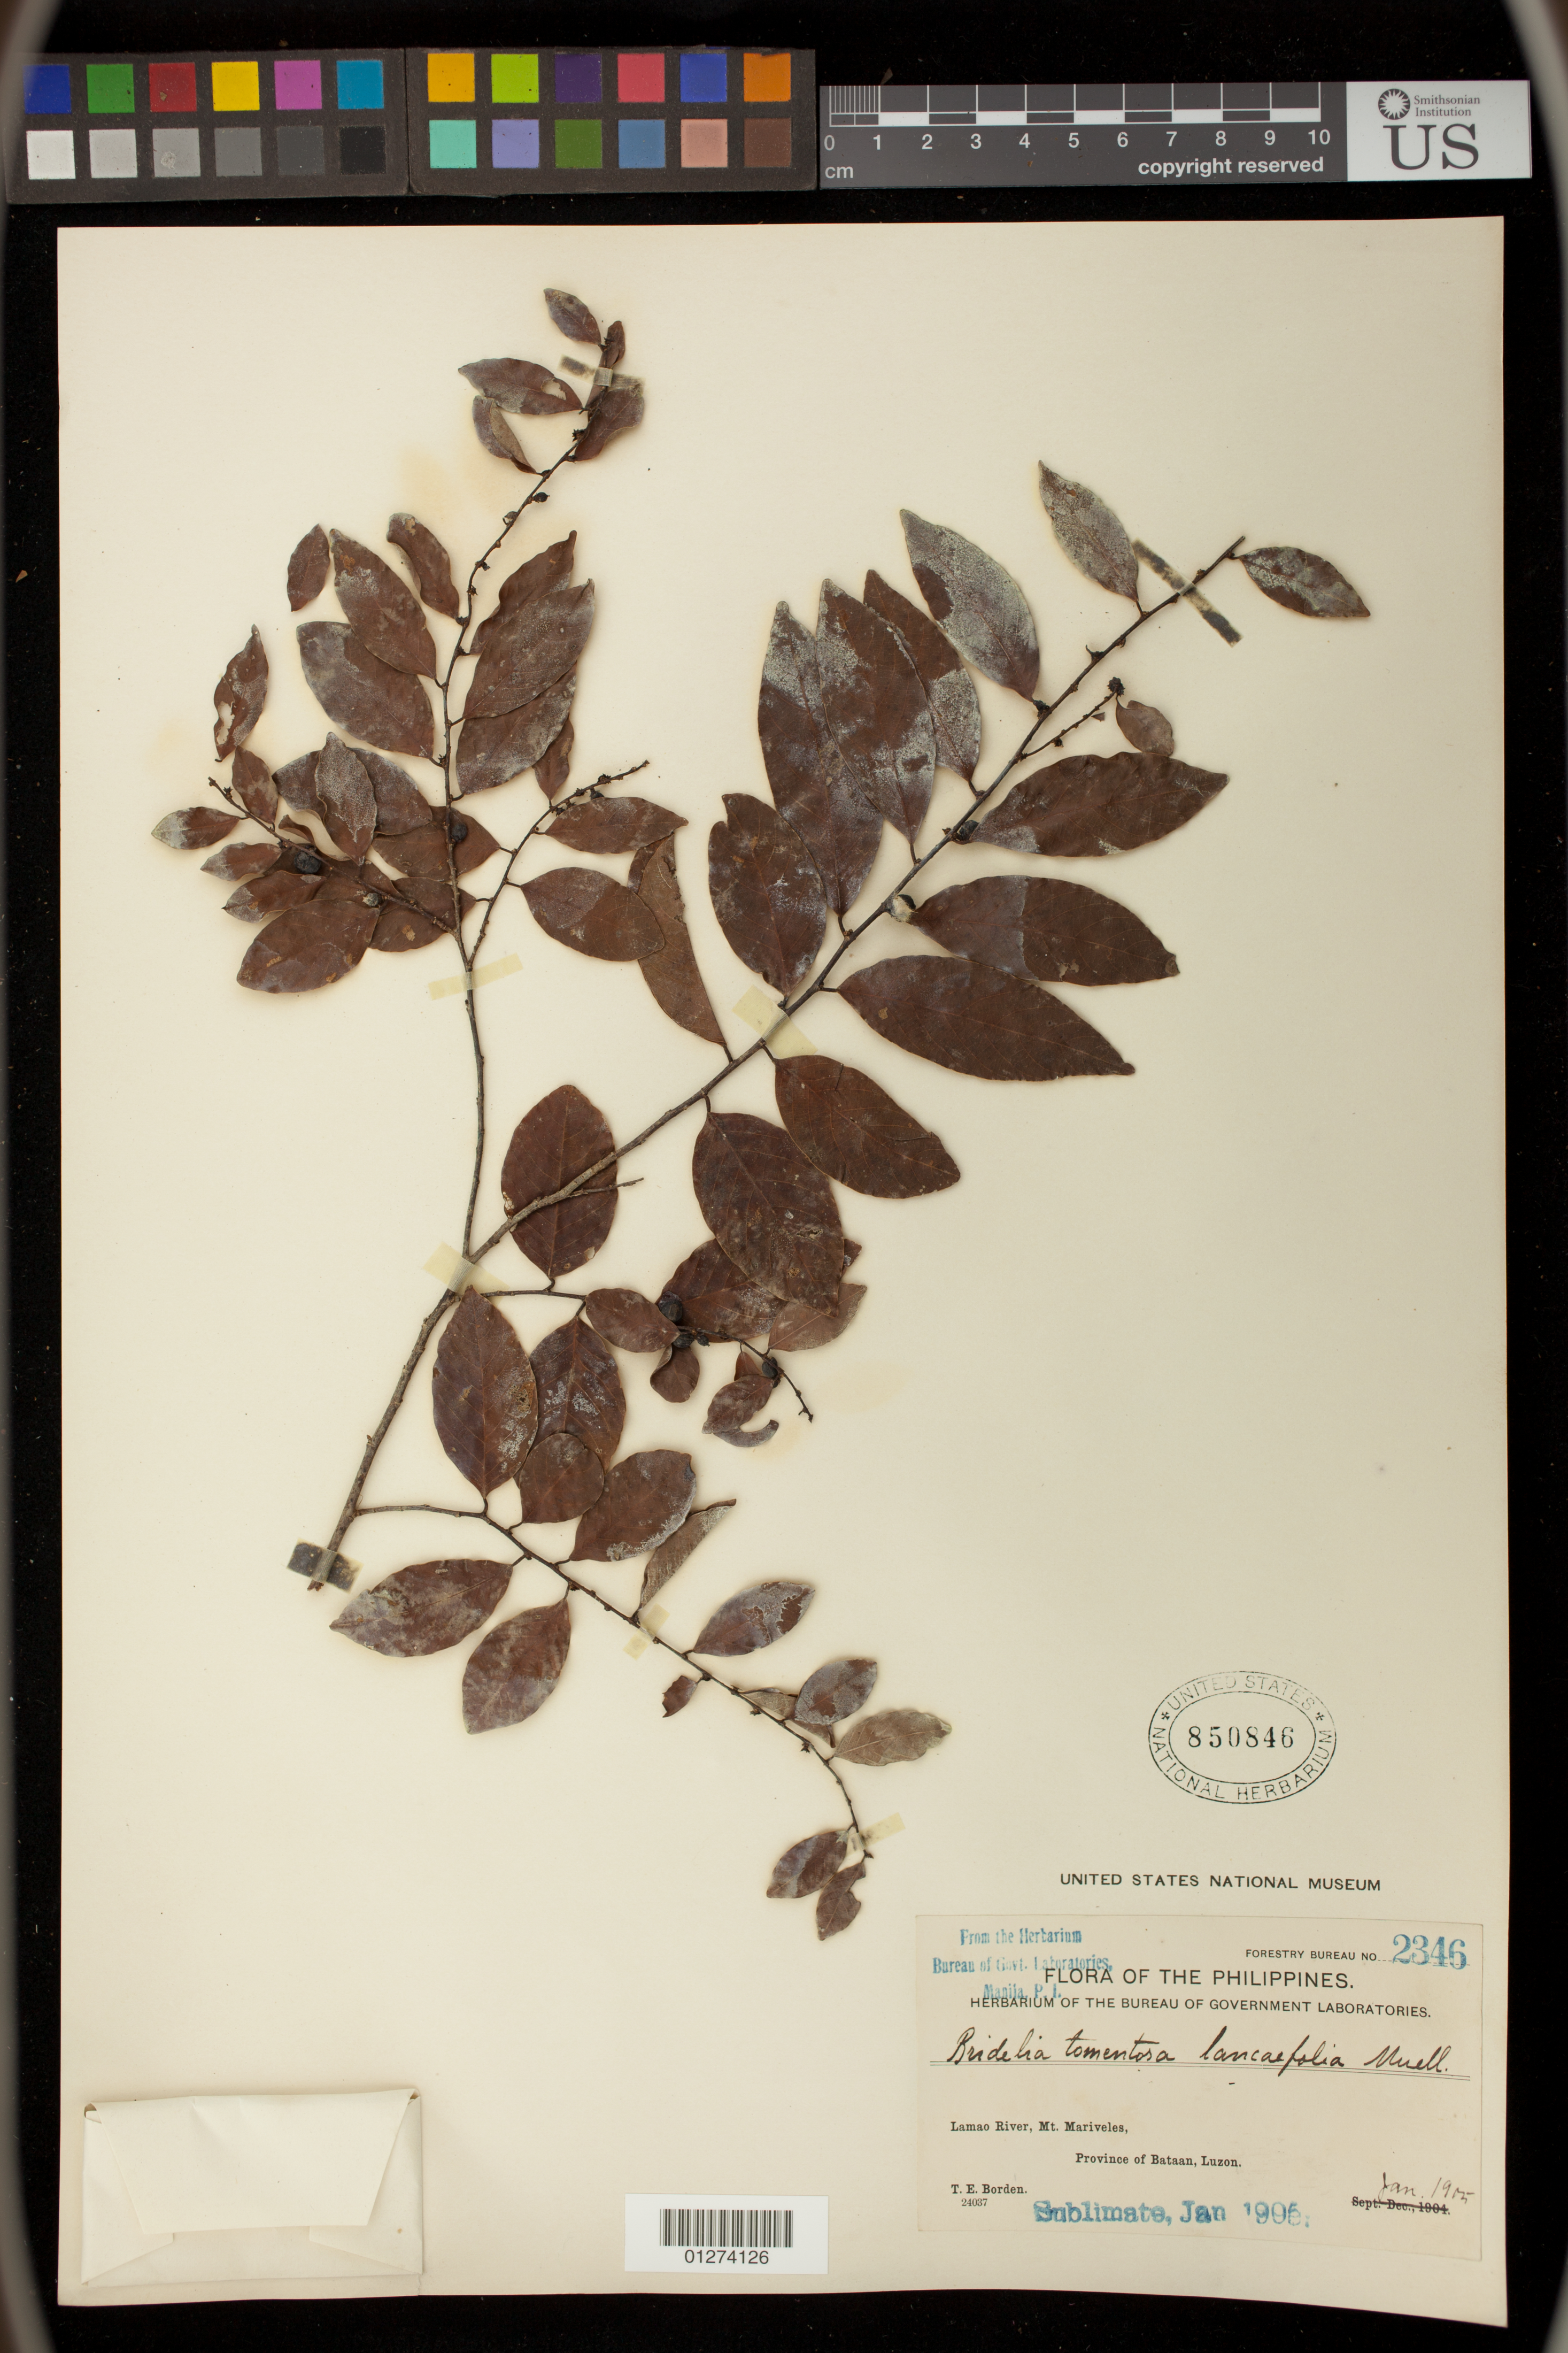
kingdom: Plantae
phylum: Tracheophyta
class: Magnoliopsida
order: Malpighiales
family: Phyllanthaceae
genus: Bridelia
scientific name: Bridelia tomentosa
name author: Blume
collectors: T. E. Borden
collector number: For. Bur. 2346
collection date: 1905-01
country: Philippines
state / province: Central Luzon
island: Luzon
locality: Lamao River, Mt. Mariveles, Province of Bataan, Luzon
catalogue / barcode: US 850846